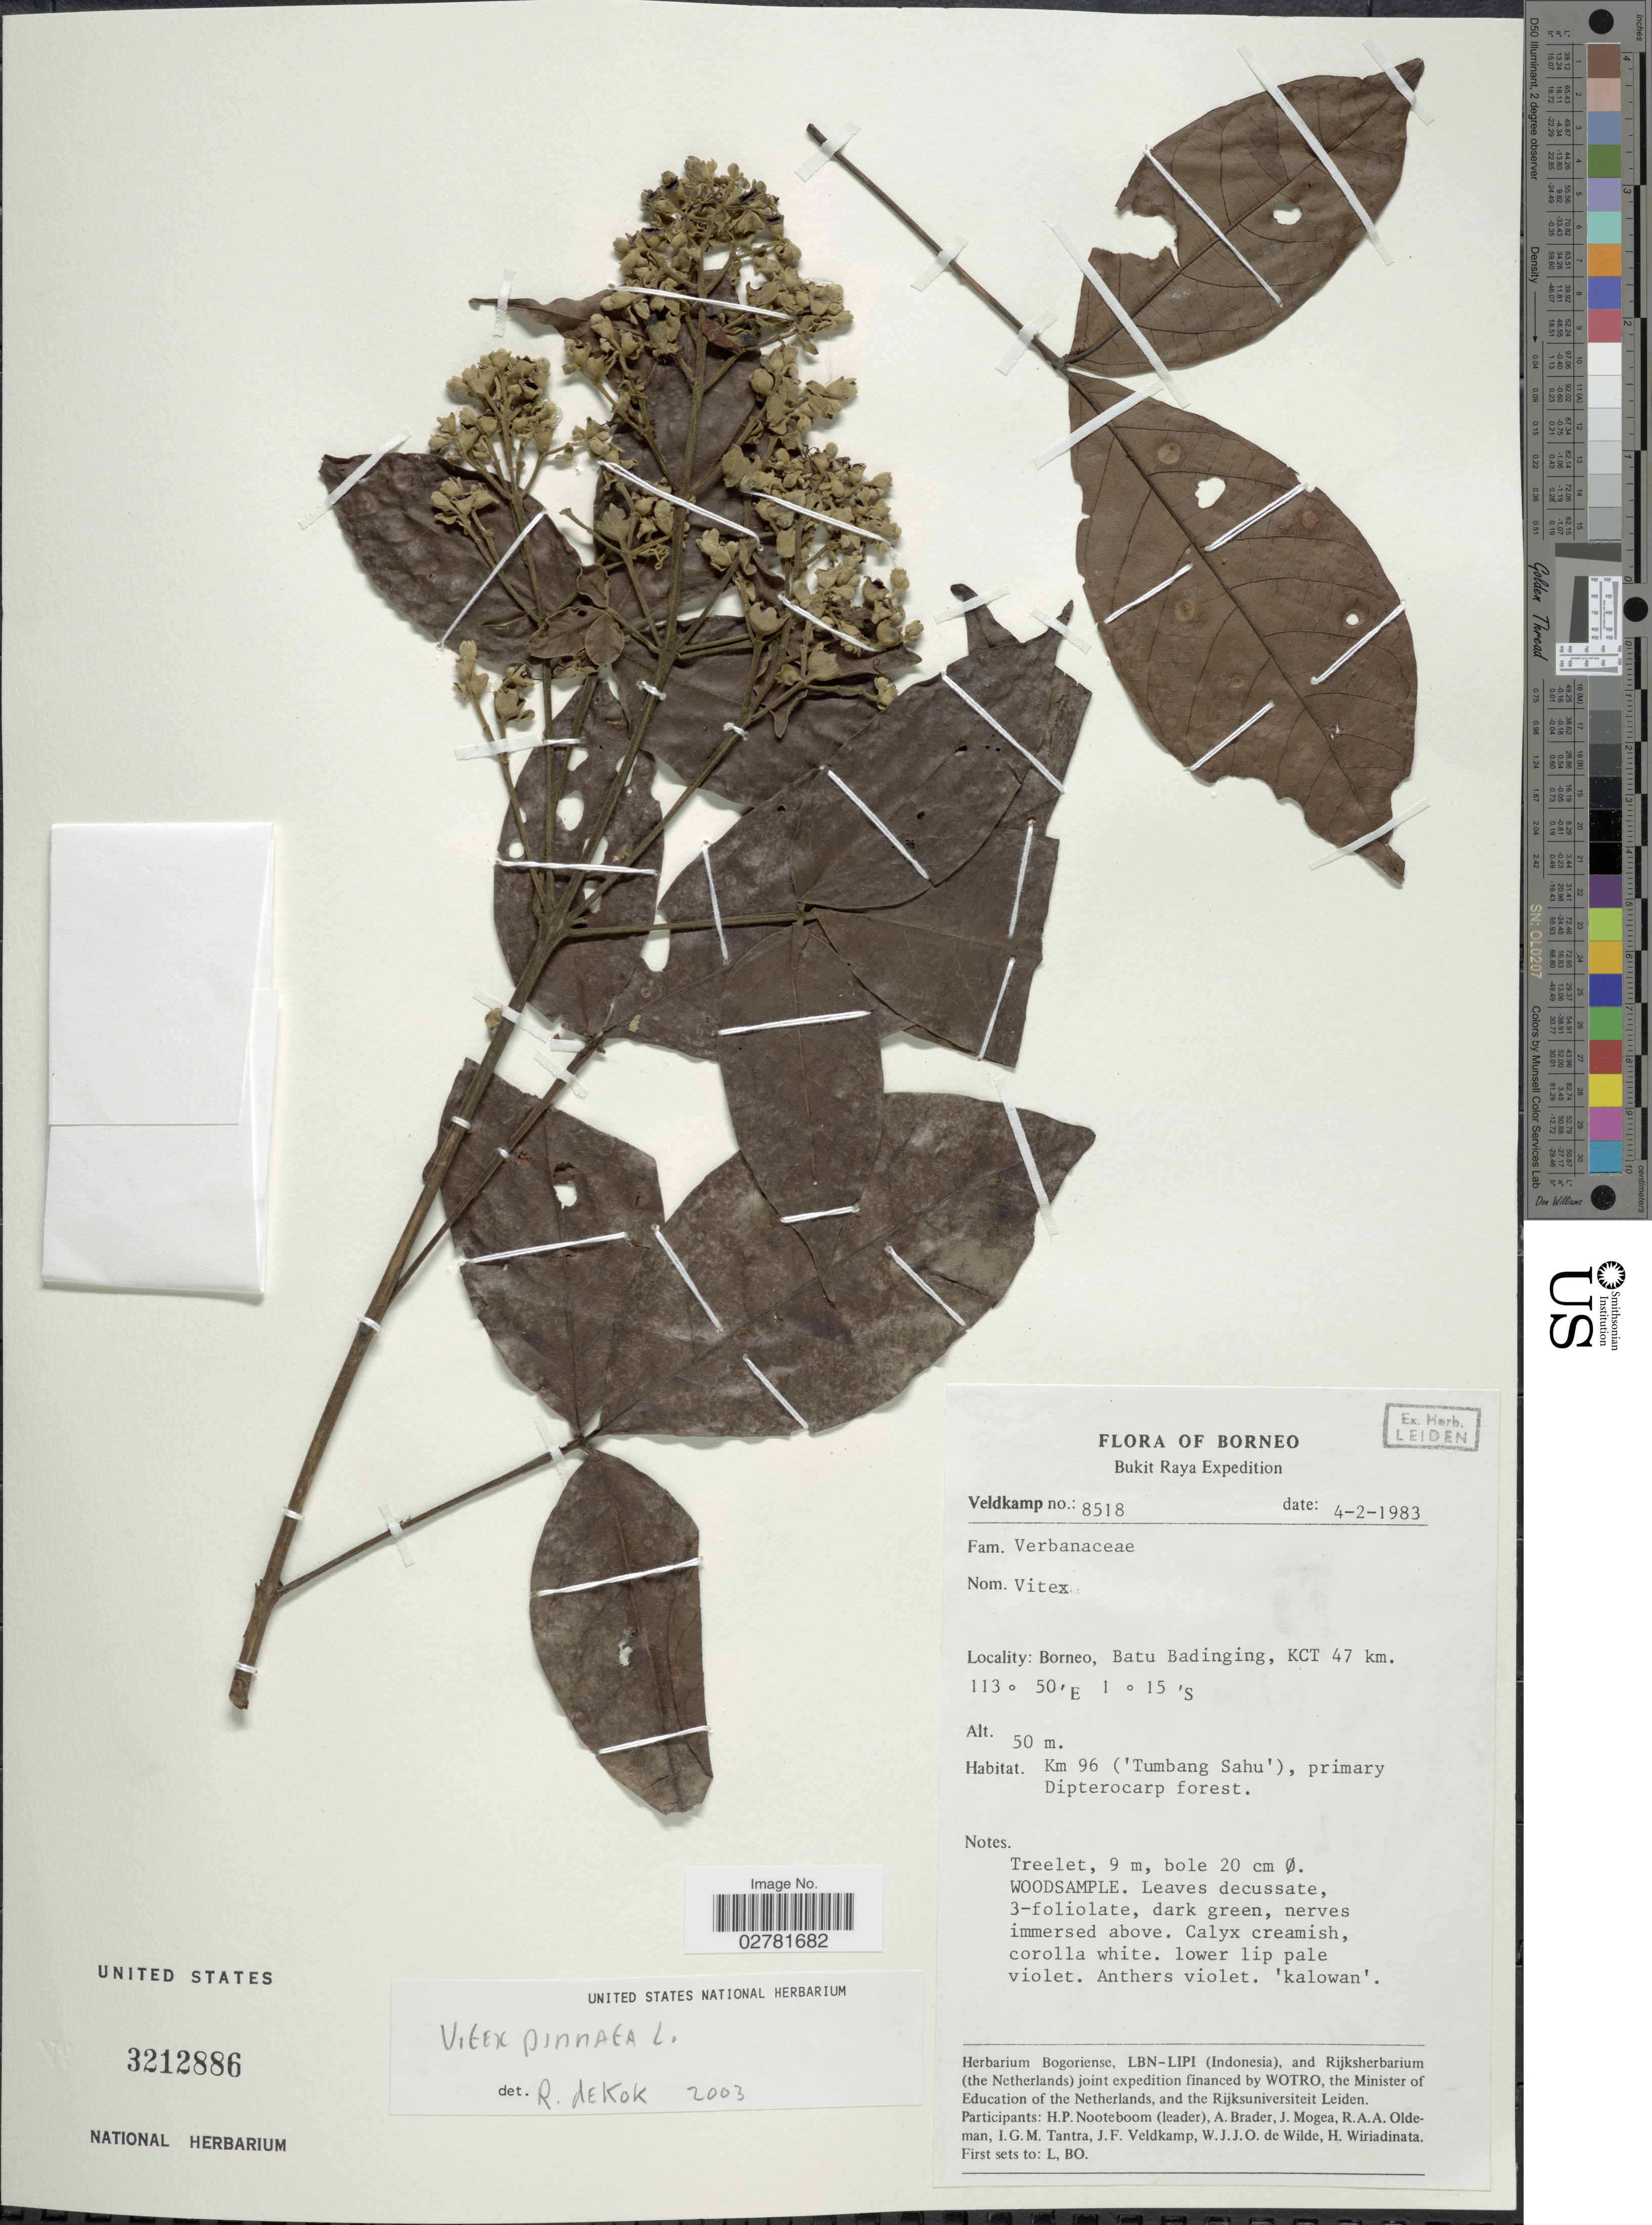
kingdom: Plantae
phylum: Tracheophyta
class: Magnoliopsida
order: Lamiales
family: Lamiaceae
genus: Vitex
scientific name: Vitex pinnata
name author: L.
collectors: J. F. Veldkamp, H. P. Nooteboom, A. Brader, J. Mogea & et al.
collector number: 8518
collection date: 1983-02-04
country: Indonesia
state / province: Kalimantan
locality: Borneo. Bukit Raya. Batu Badinging, KCT 47 km.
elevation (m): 50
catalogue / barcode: US 3212886